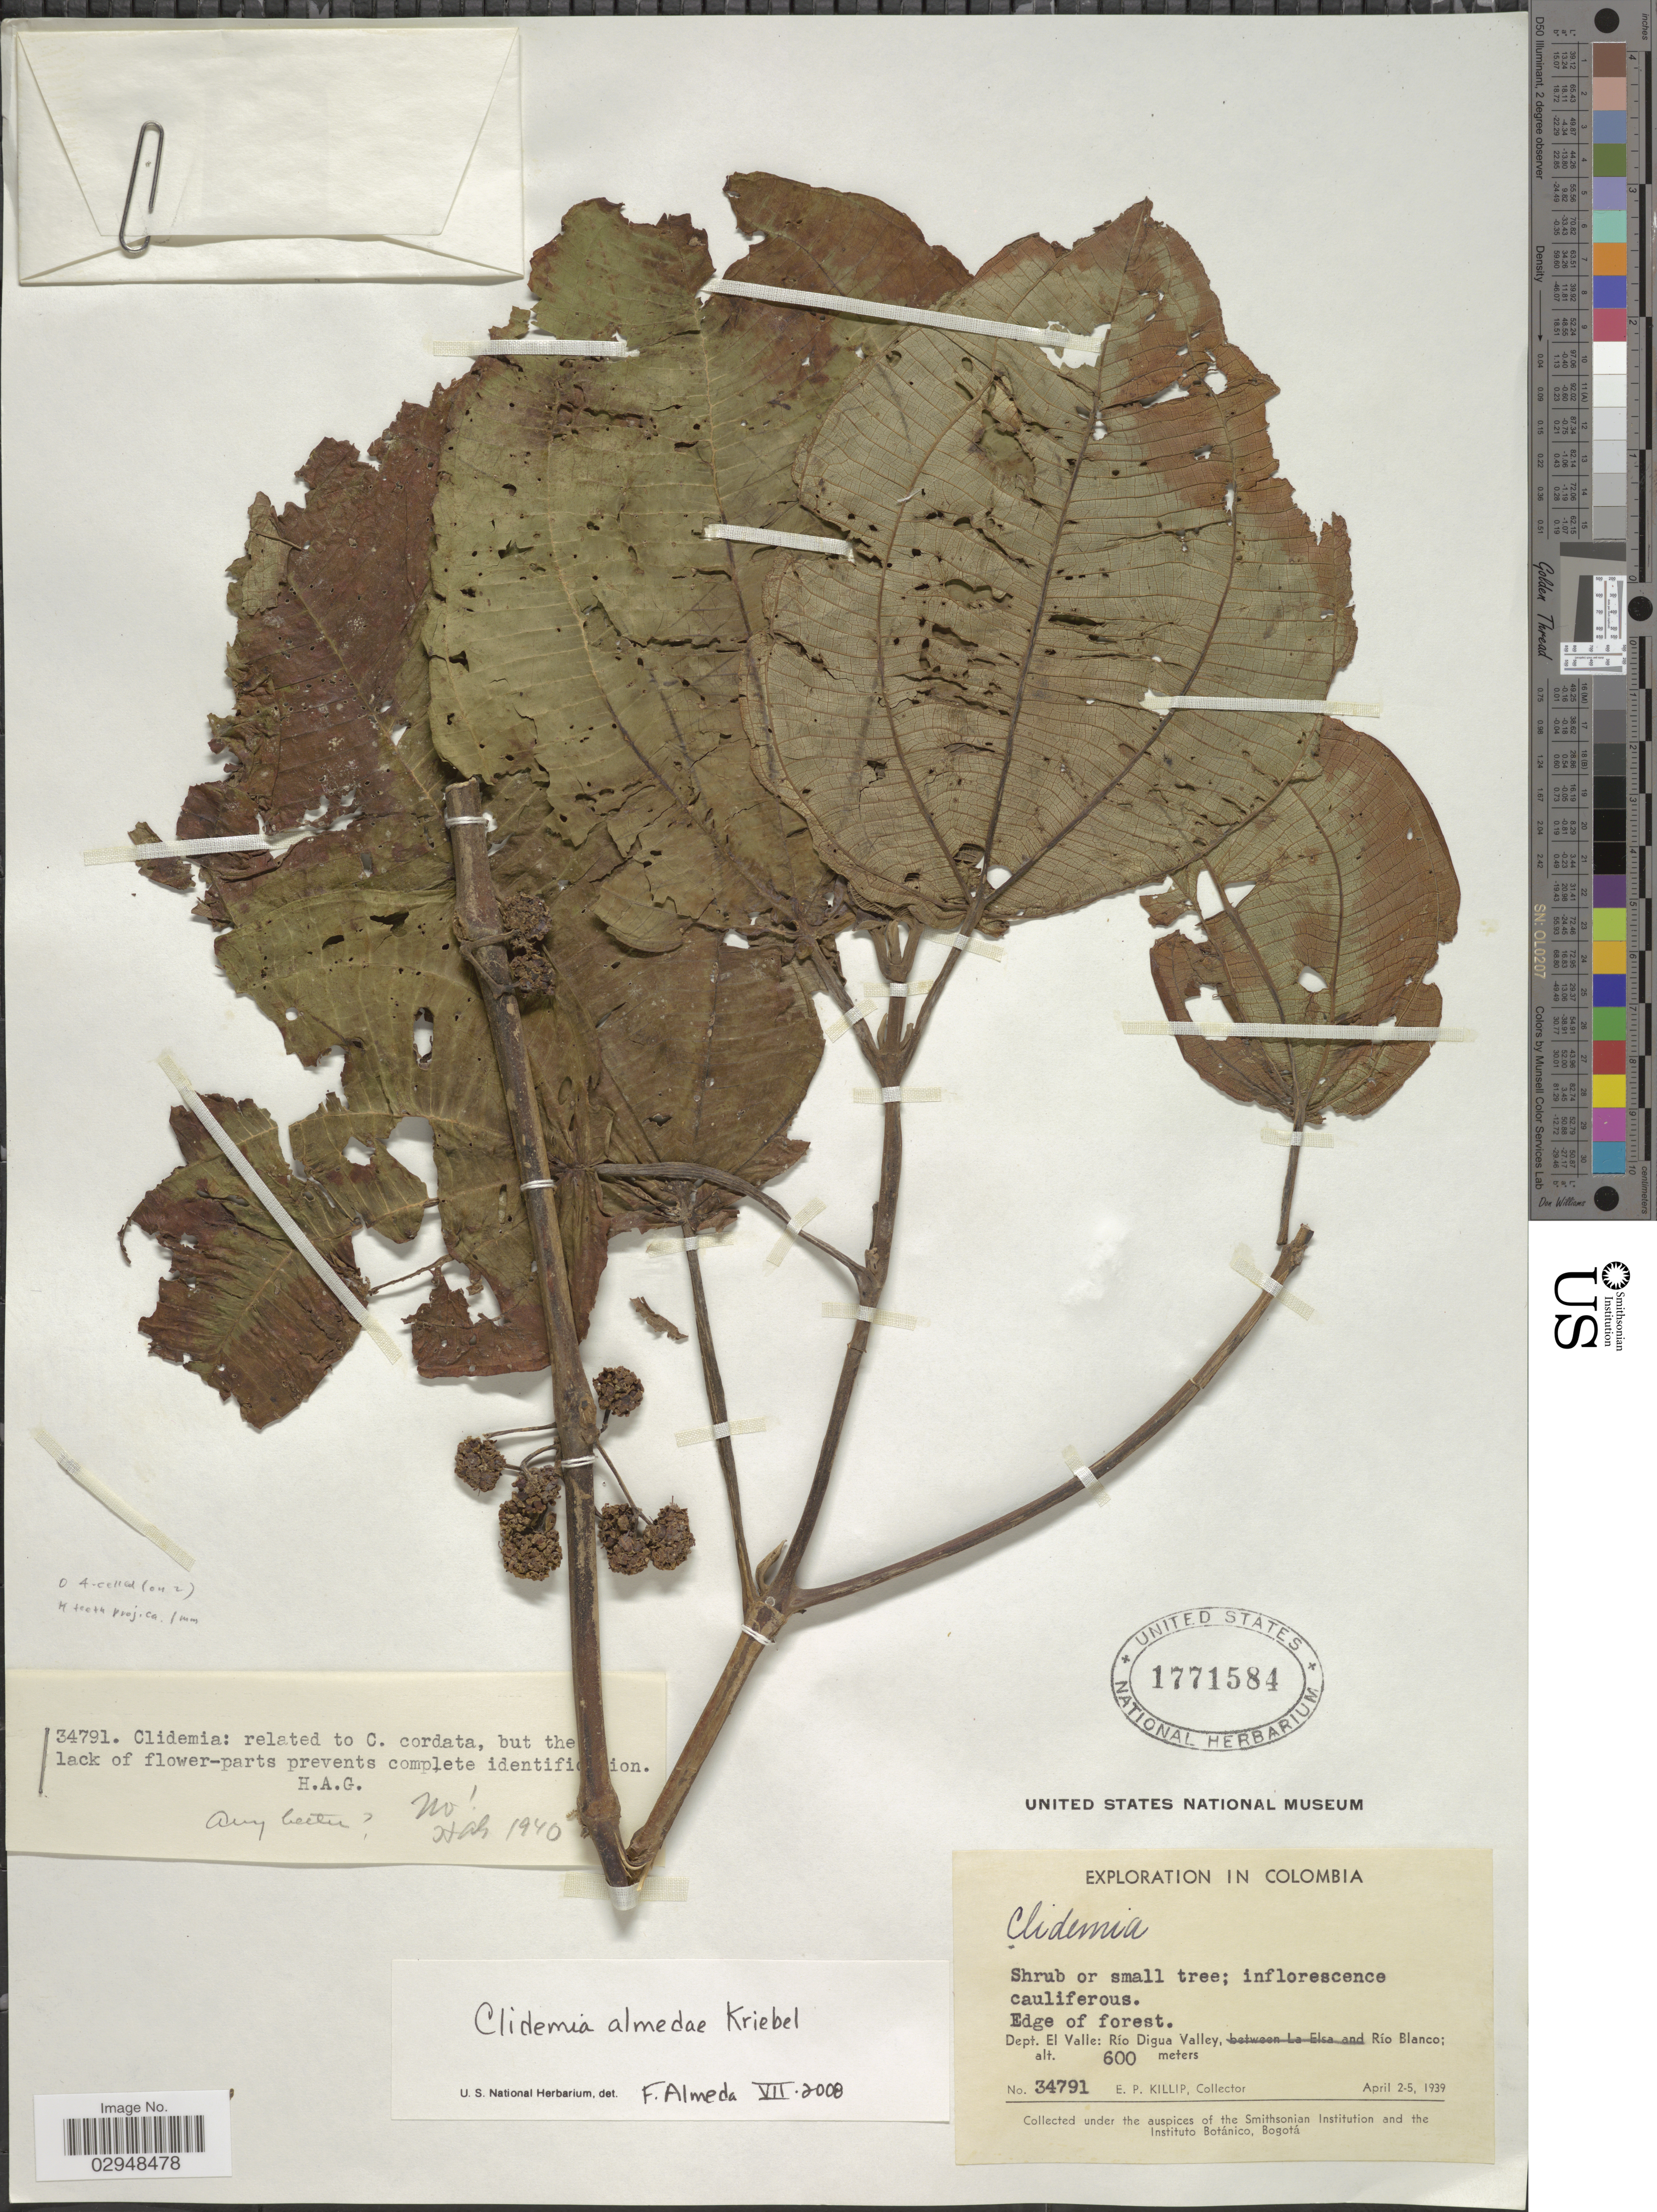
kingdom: Plantae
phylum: Tracheophyta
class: Magnoliopsida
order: Myrtales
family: Melastomataceae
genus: Clidemia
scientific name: Clidemia almedae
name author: Kriebel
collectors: E. P. Killip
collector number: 34791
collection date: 1939-04-02/1939-04-05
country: Colombia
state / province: Valle del Cauca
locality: Dept. El Valle, Río Digua Valley, Río Blanco.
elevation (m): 600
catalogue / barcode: US 1771584